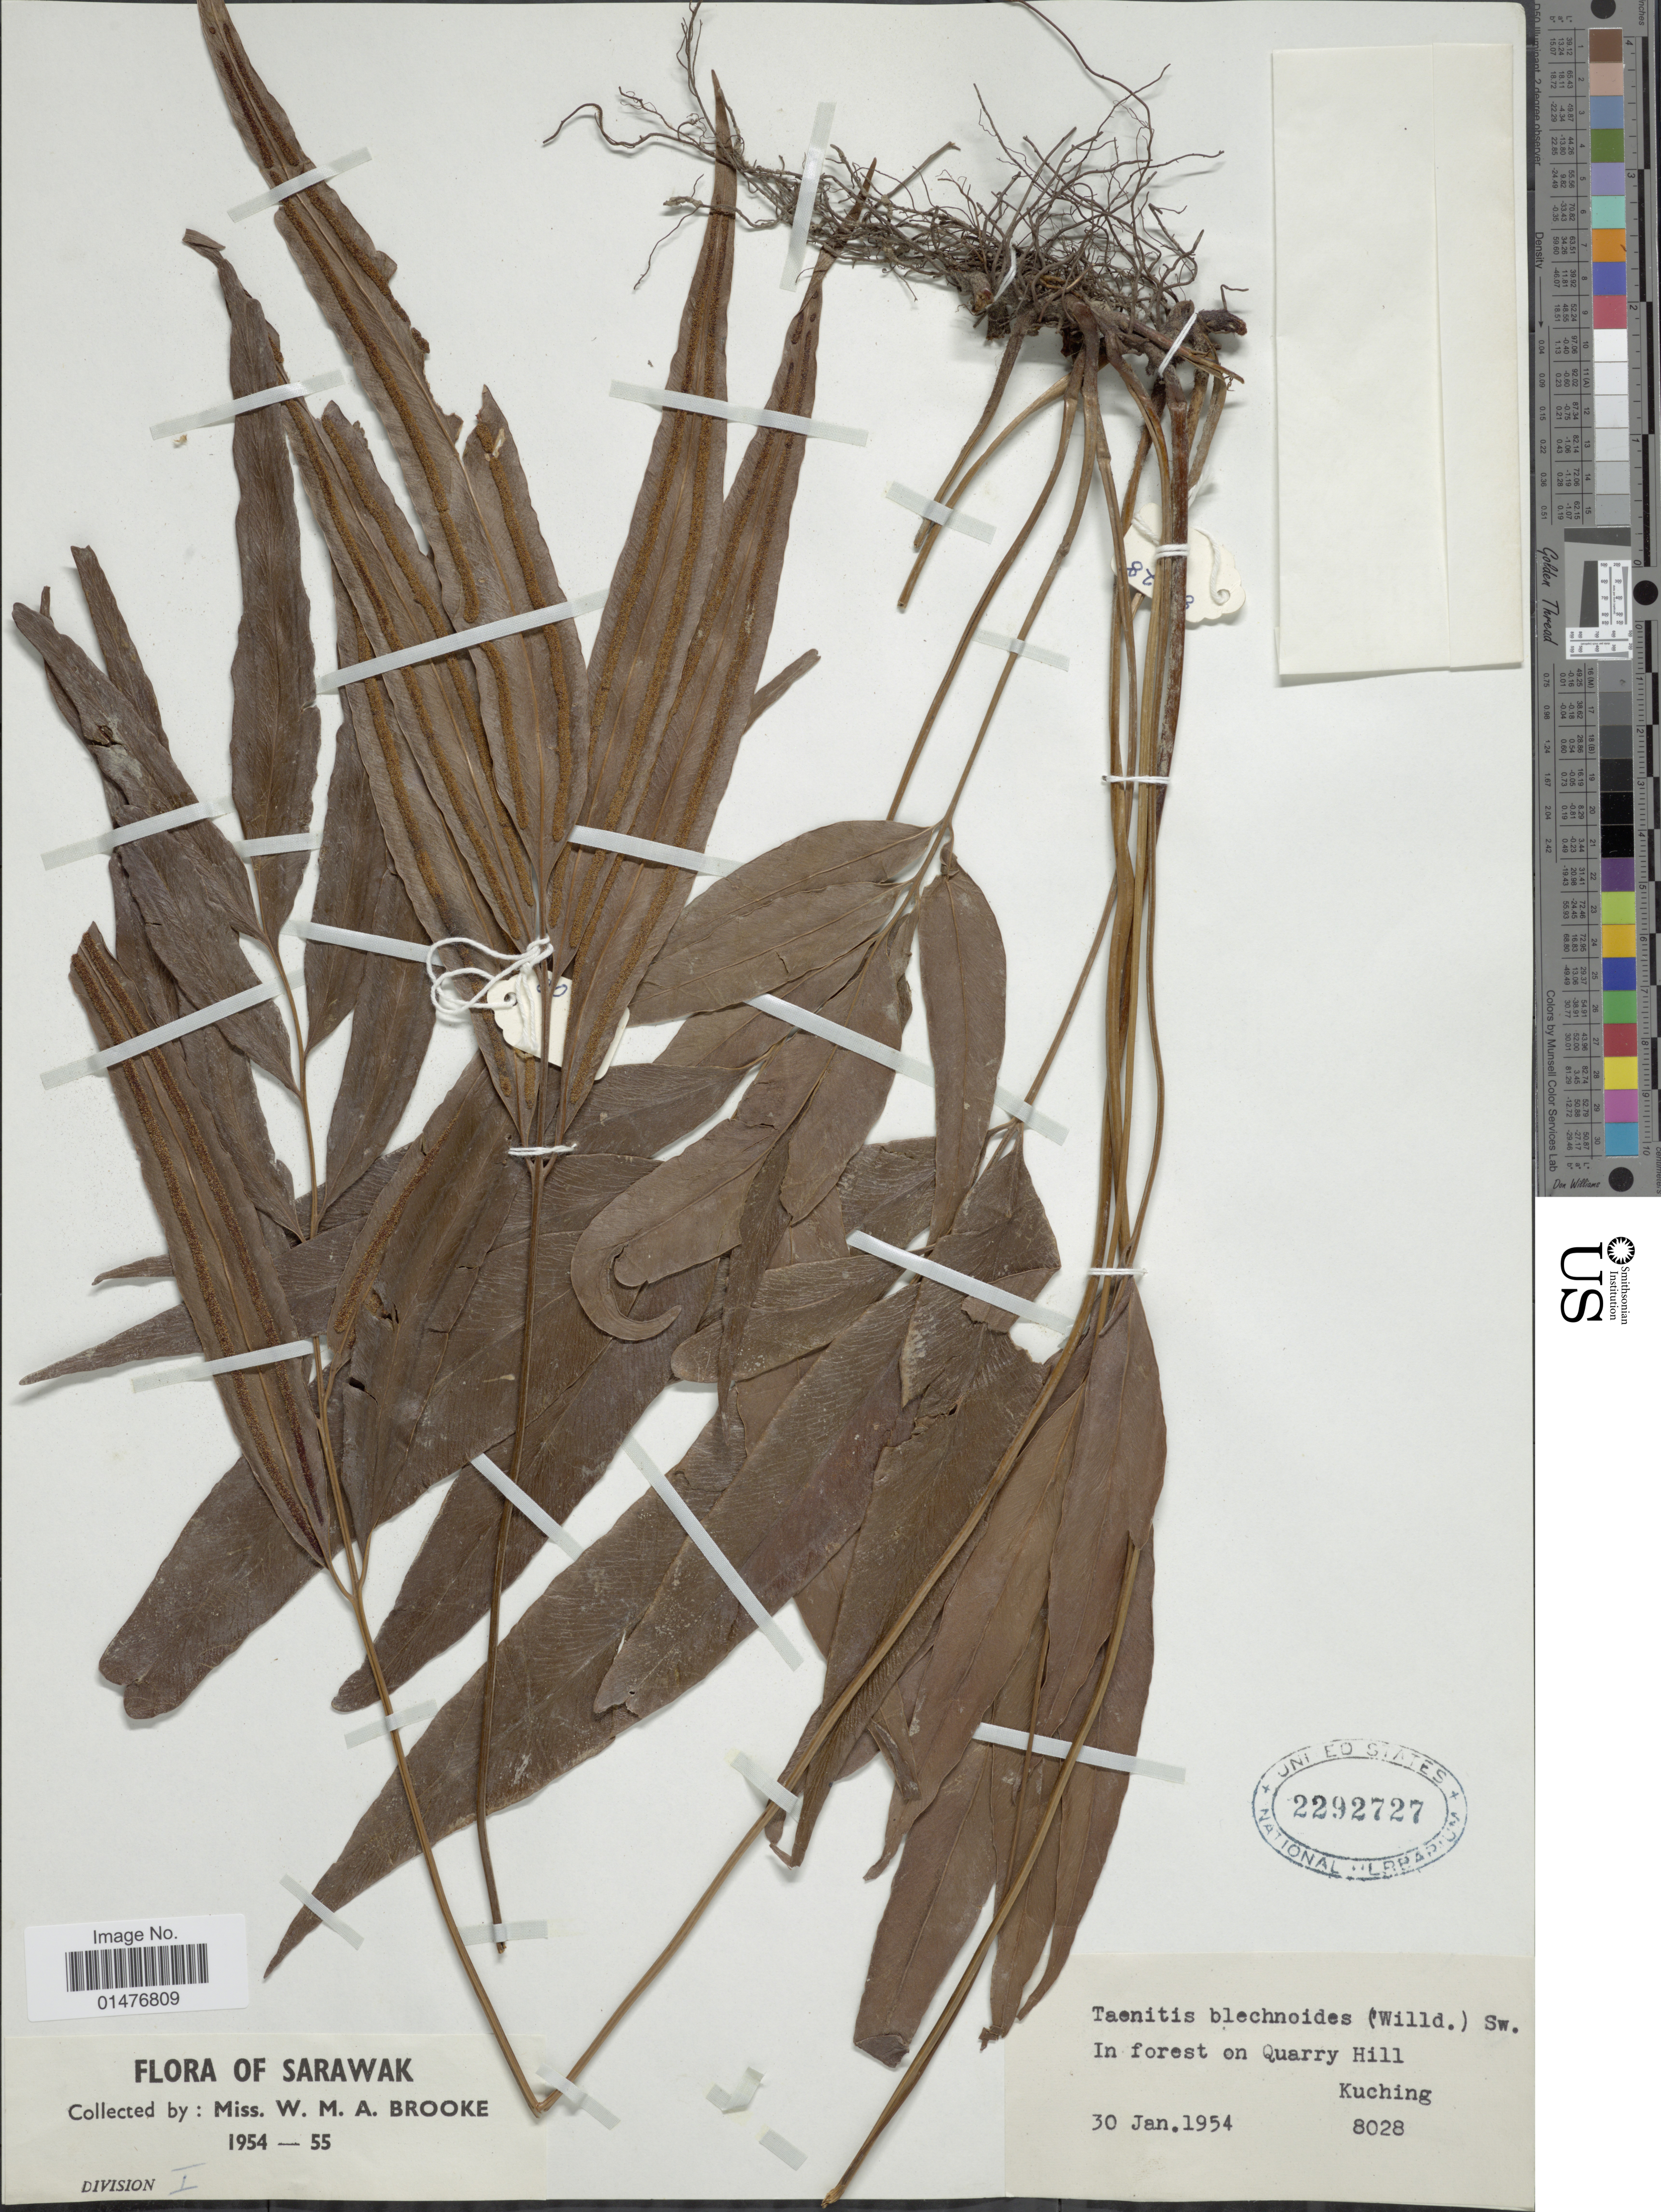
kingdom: Plantae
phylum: Tracheophyta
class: Polypodiopsida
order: Polypodiales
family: Pteridaceae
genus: Taenitis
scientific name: Taenitis blechnoides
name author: (Willd.) Sw.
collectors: W. Brooke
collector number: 8028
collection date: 1954-01-30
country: Malaysia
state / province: Sarawak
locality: In forest on Quarry Hill, Kuching, Sarawak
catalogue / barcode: US 2292727